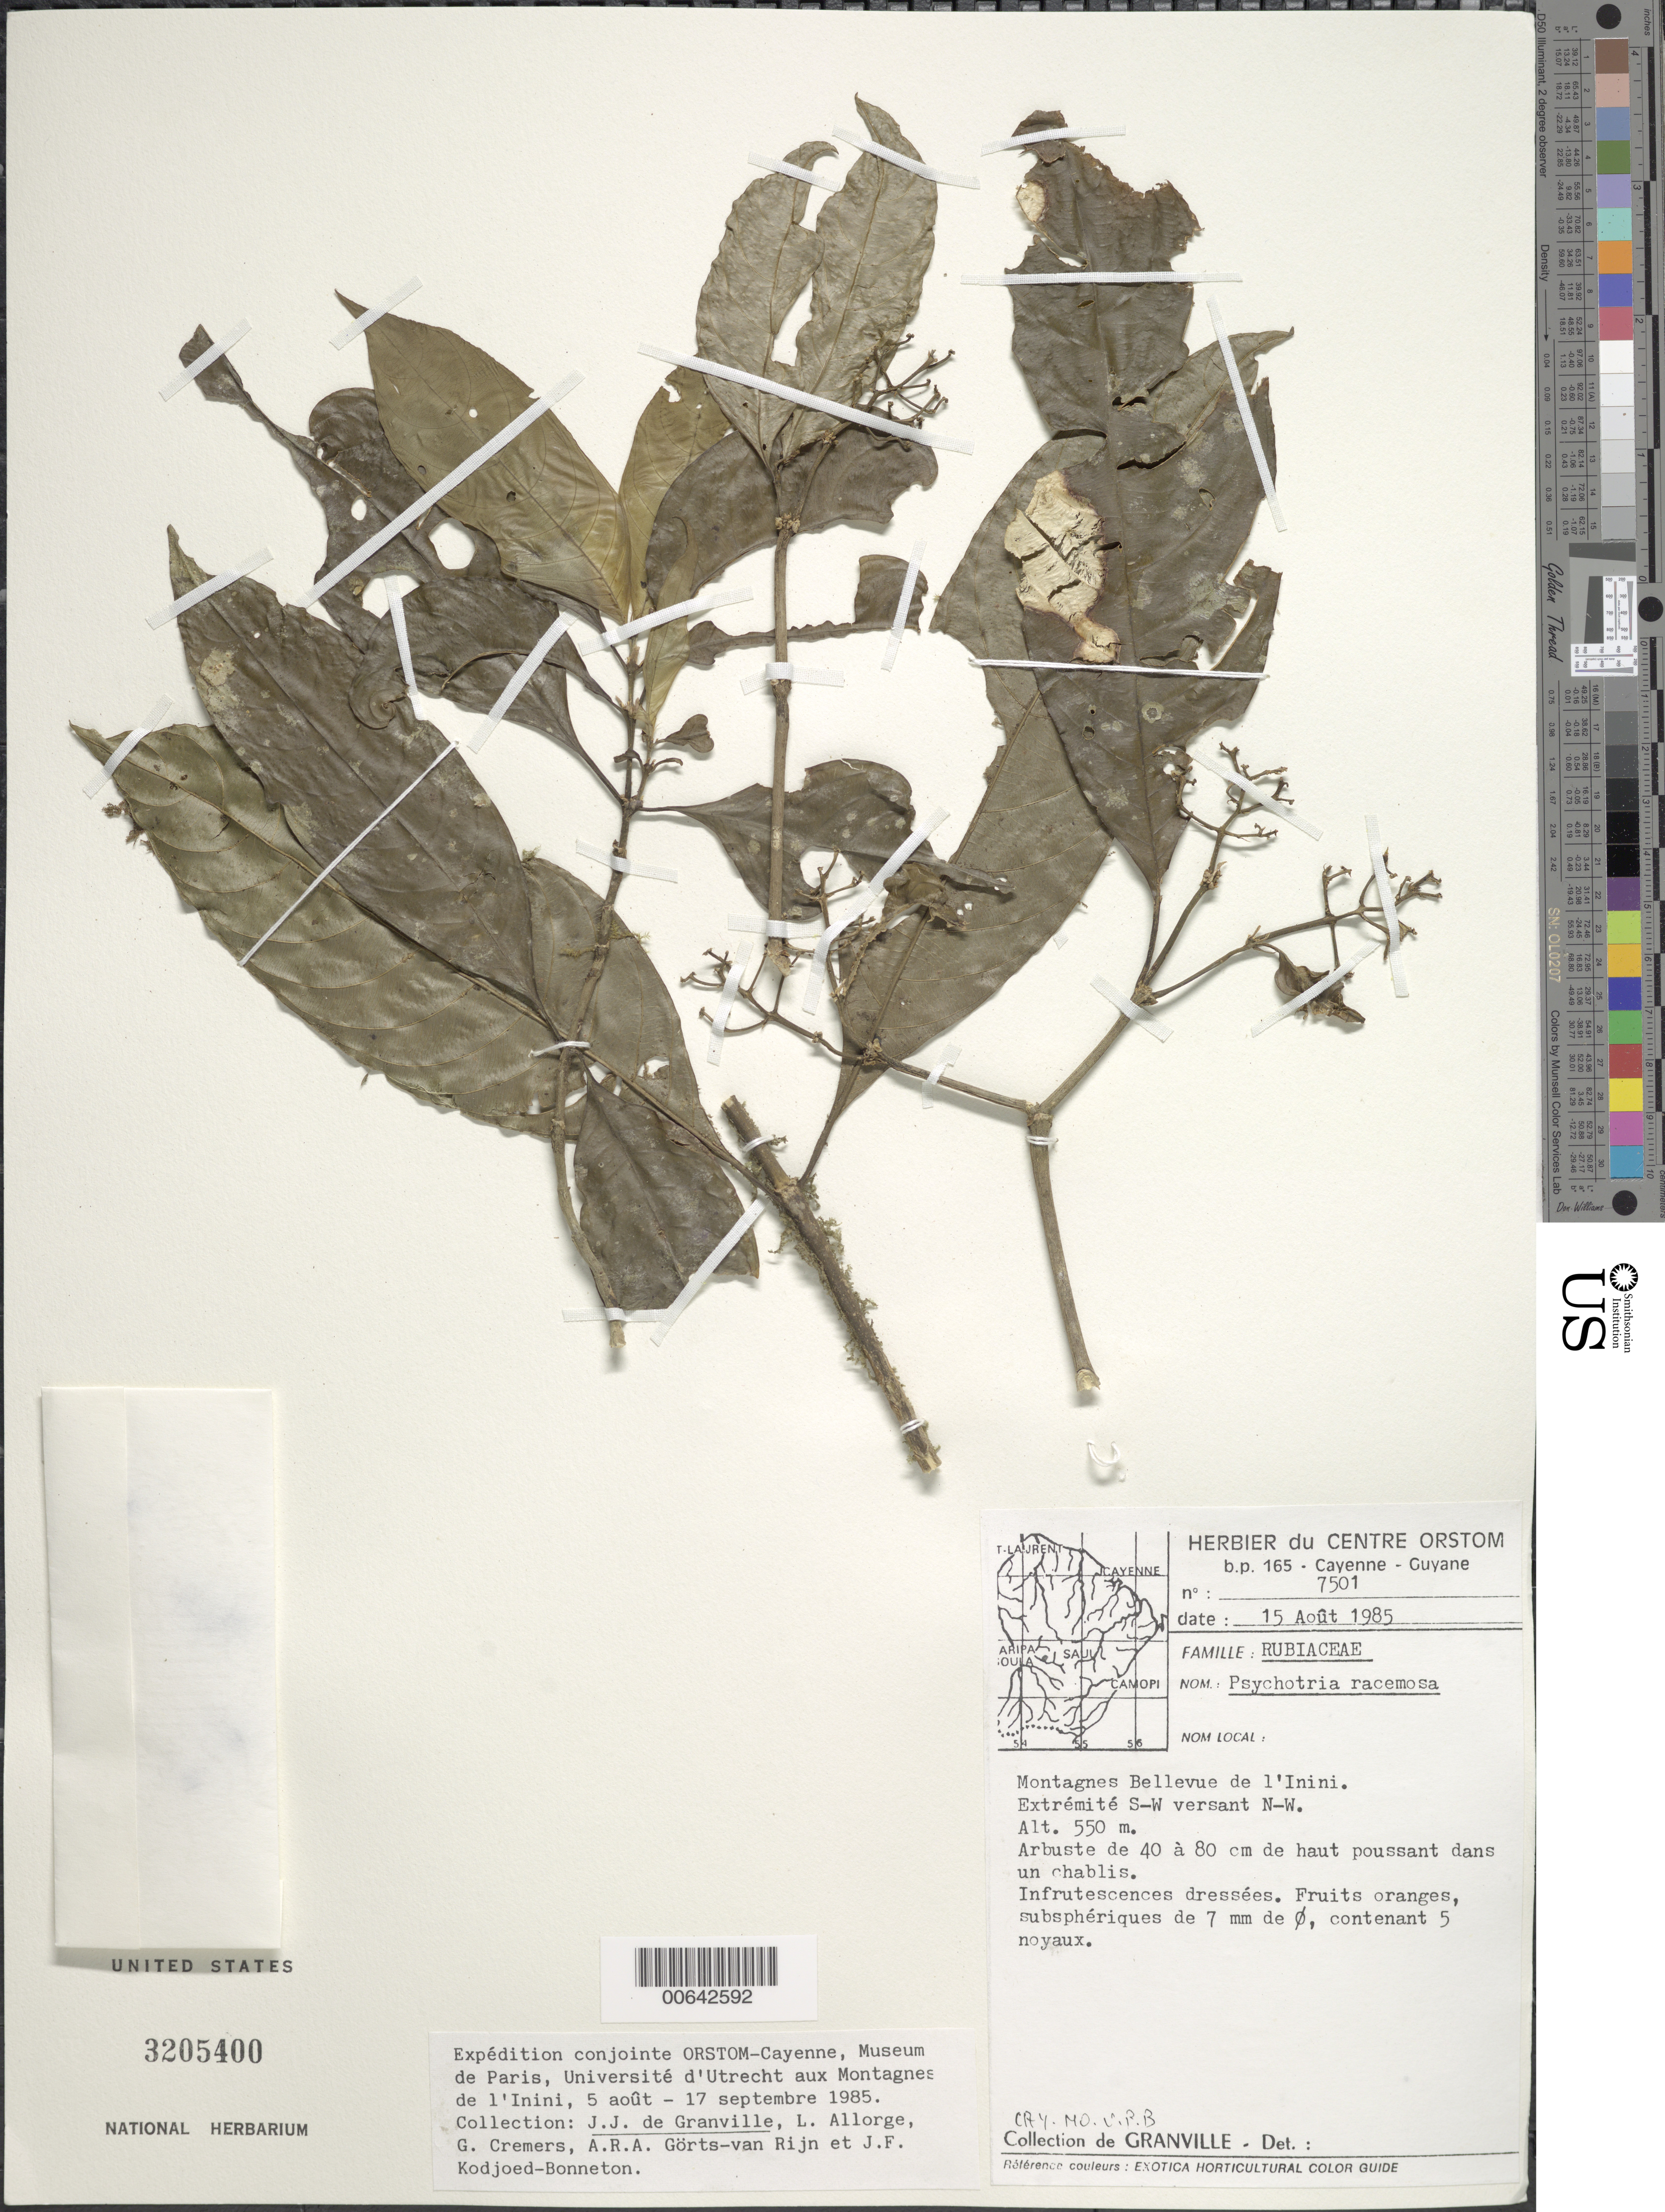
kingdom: Plantae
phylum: Tracheophyta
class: Magnoliopsida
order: Gentianales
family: Rubiaceae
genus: Palicourea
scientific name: Palicourea racemosa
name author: (Aubl.) Borhidi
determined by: Kirkbride, J. H., Jr.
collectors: J.-J. de Granville, L. Allorge, G. Cremers, A. .R. A. Görts-van Rijn & J. Kodjoed-Bonneton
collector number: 7501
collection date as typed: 15-Aug-85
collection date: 1985-08-15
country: French Guiana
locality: Montagnes Bellevue de l'Inini, extrémité S-W versant N-W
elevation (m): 550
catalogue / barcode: US 3205400